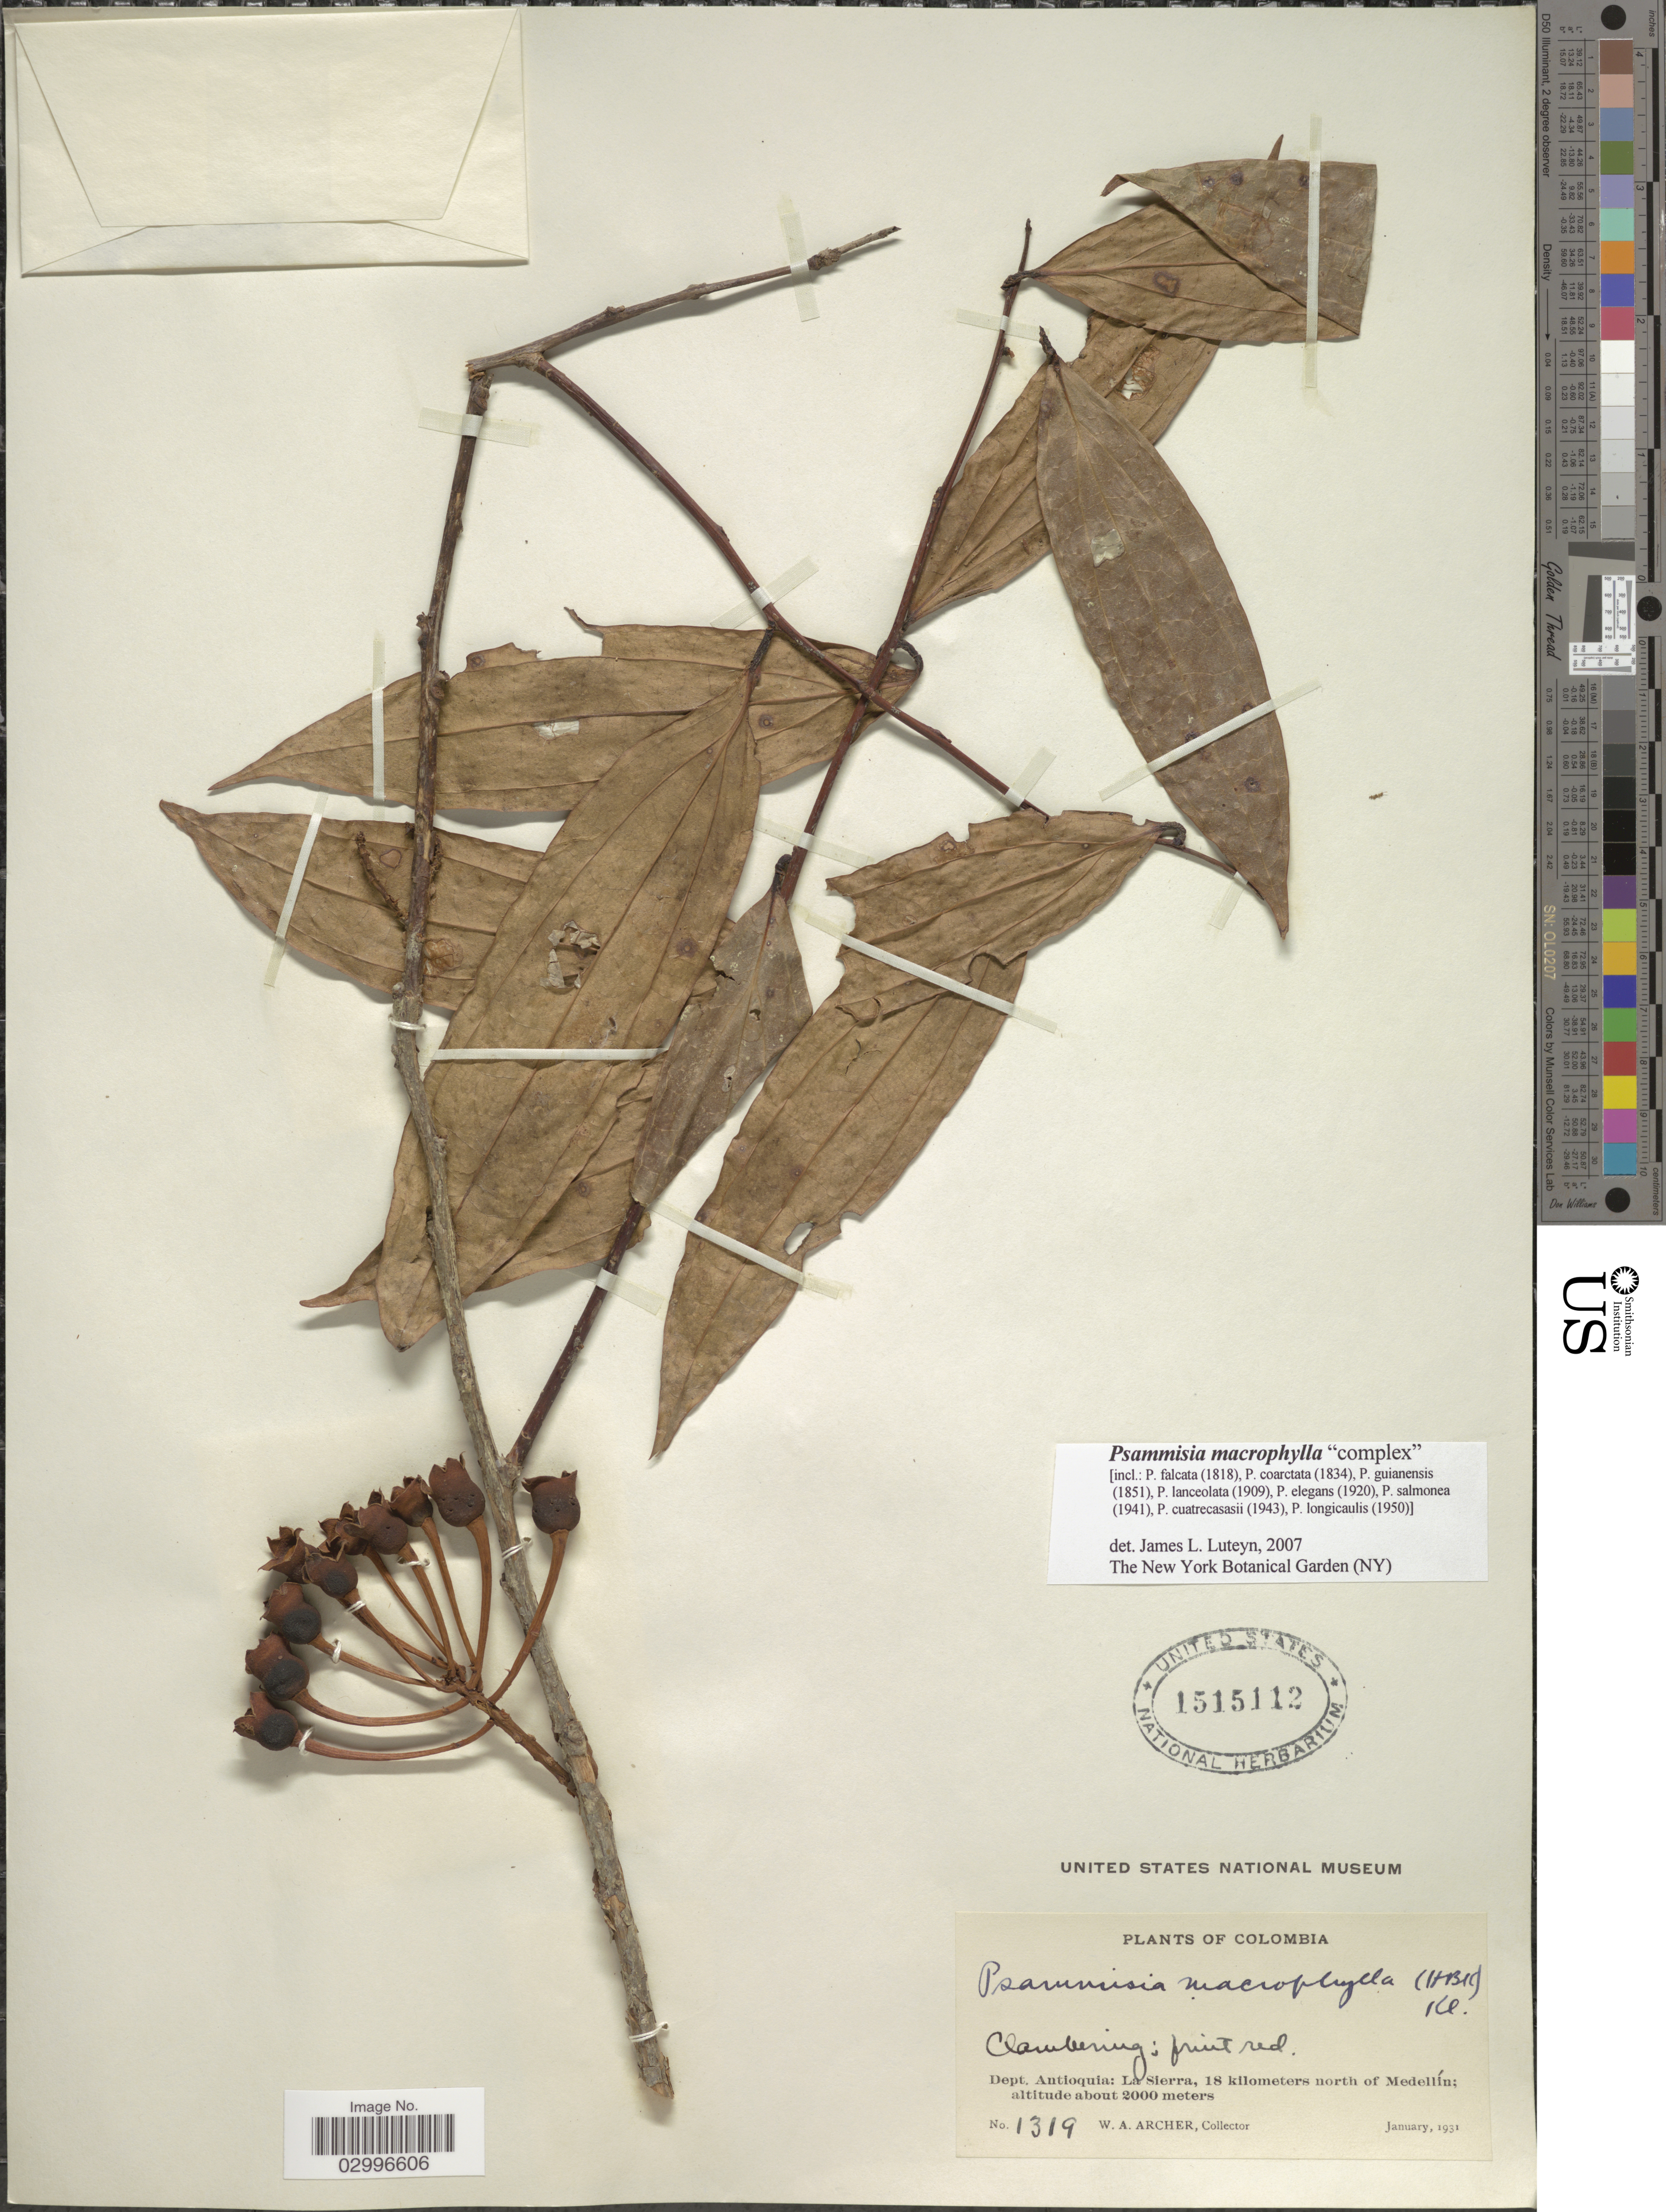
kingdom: Plantae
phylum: Tracheophyta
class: Magnoliopsida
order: Ericales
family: Ericaceae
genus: Psammisia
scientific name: Psammisia macrophylla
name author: (Kunth) Klotzsch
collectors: W. Archer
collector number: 1319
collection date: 1931-01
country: Colombia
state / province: Antioquia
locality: Dept. Antioquia: La Sierra, 18 kilometers north of Medellín.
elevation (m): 2000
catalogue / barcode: US 1515112